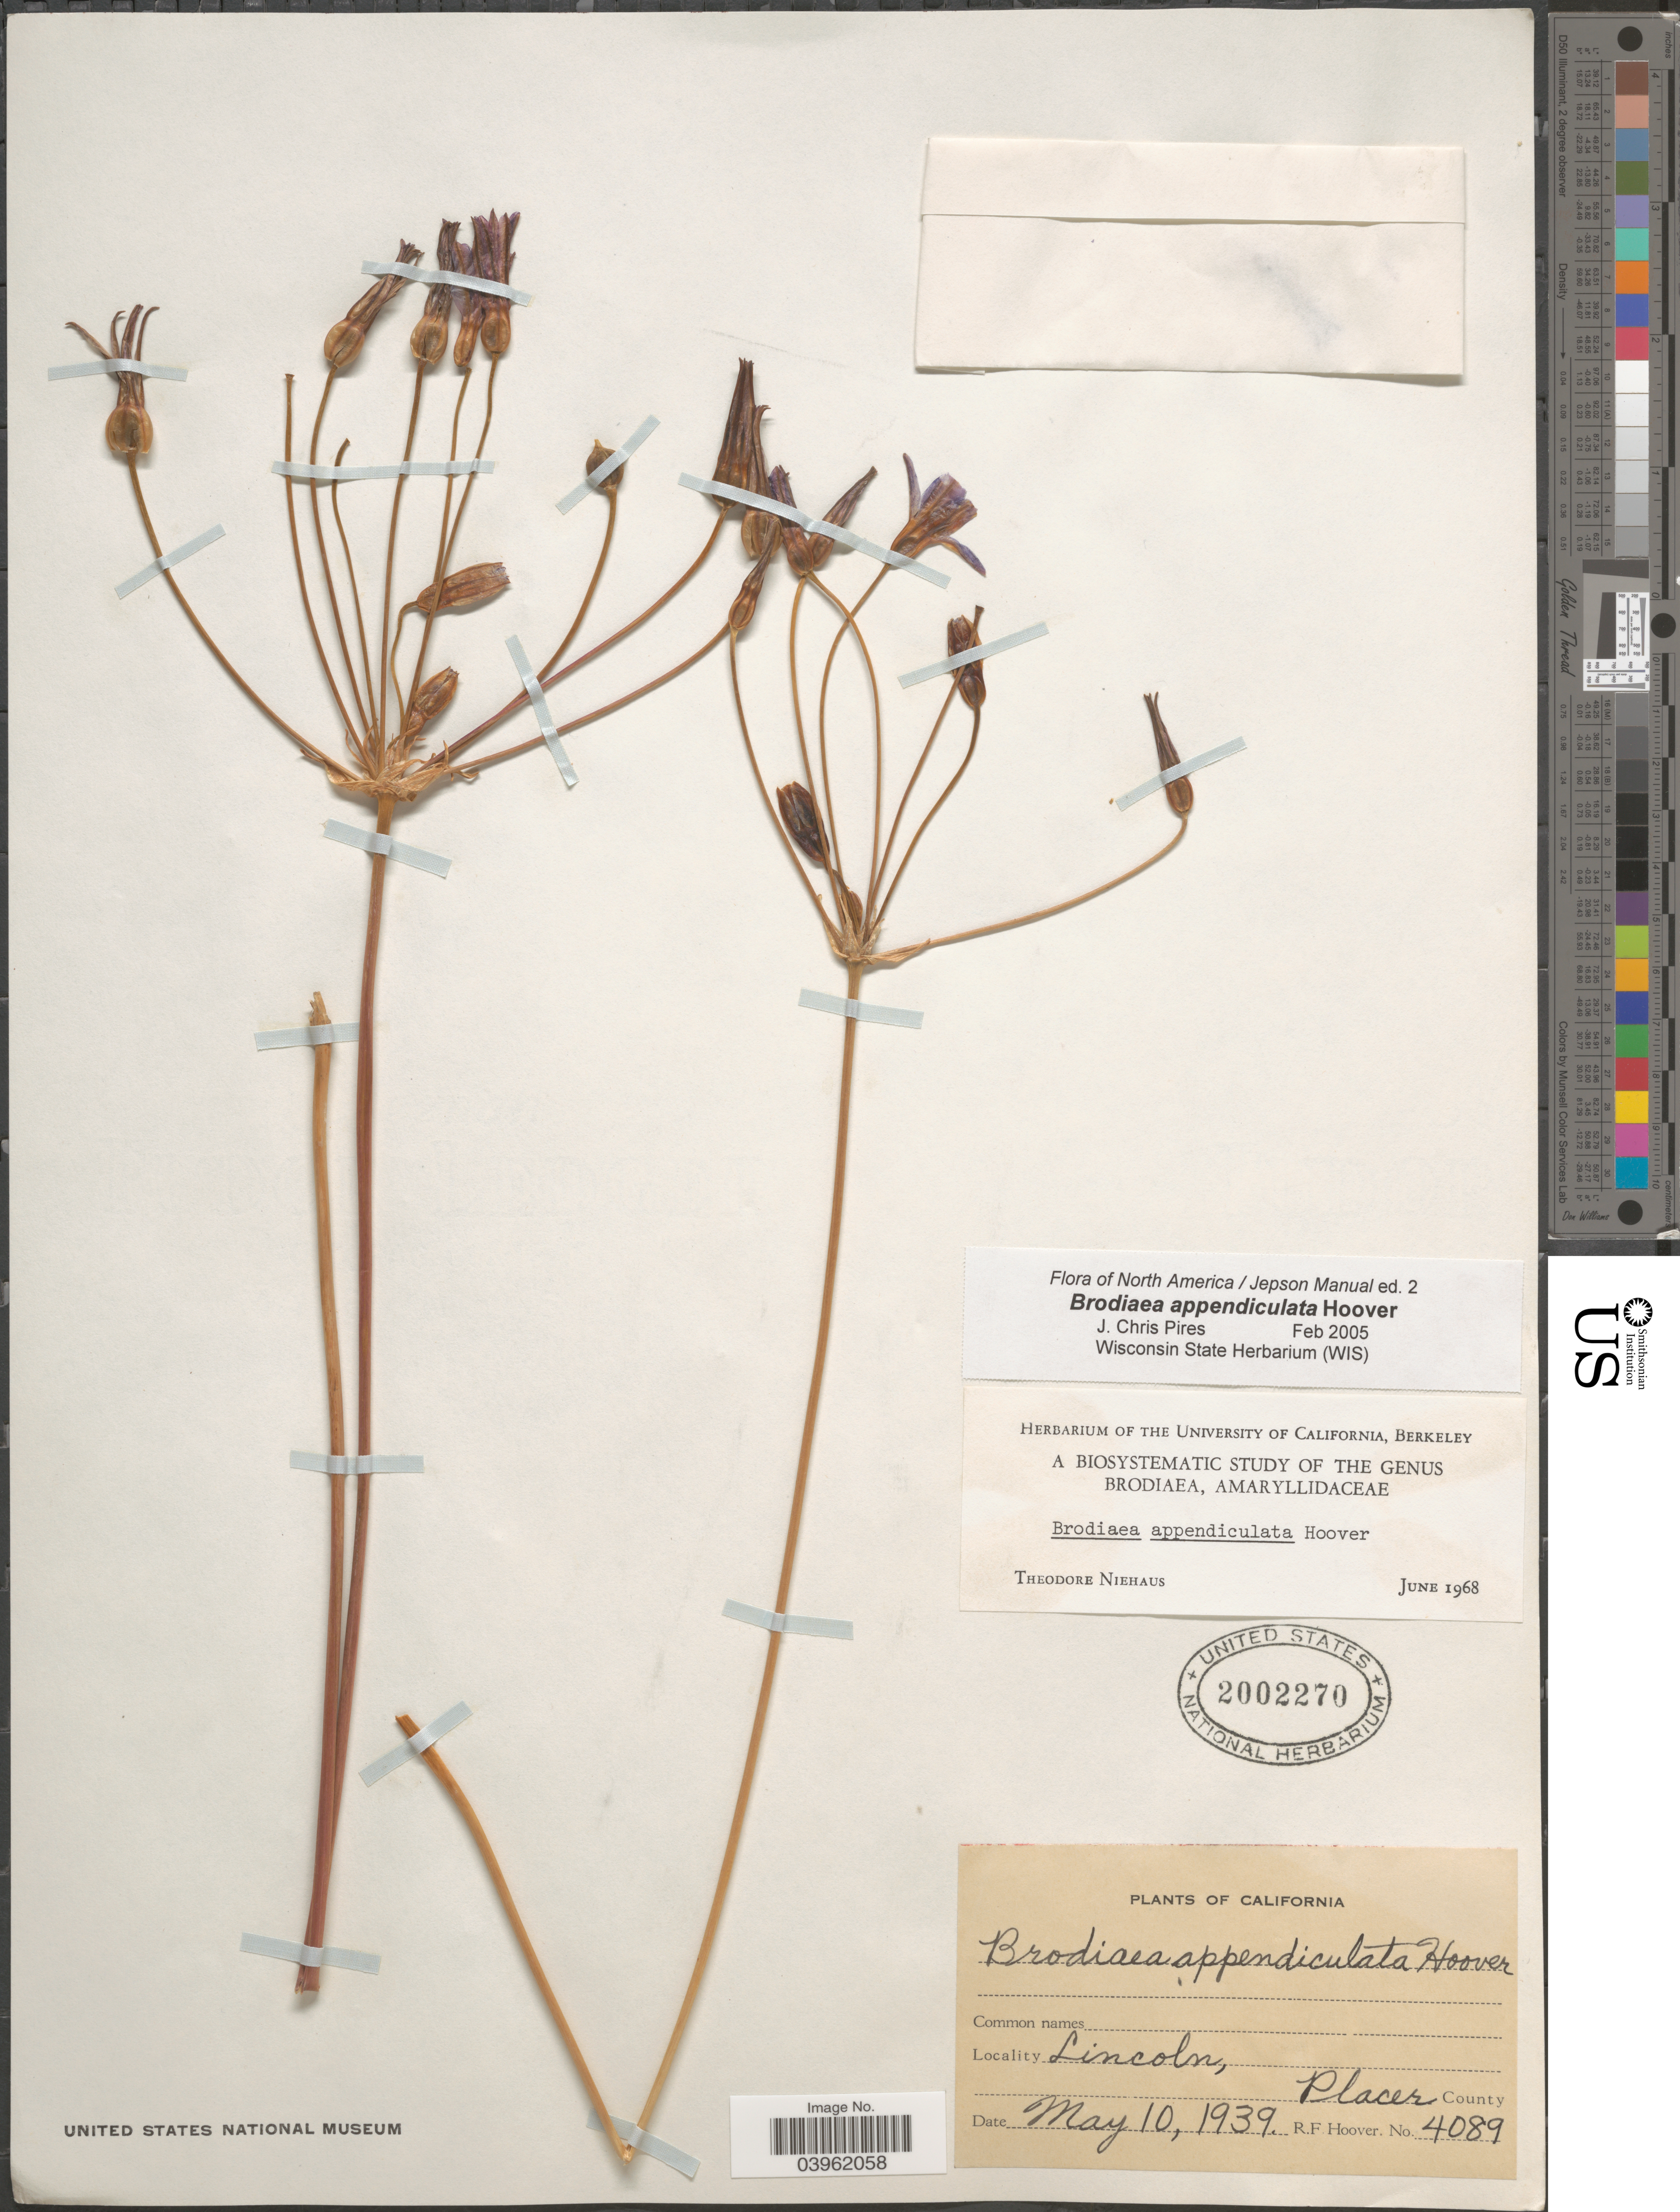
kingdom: Plantae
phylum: Tracheophyta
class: Liliopsida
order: Asparagales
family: Asparagaceae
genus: Brodiaea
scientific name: Brodiaea appendiculata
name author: Hoover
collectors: R. F. Hoover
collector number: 4089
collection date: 1939-05-10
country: United States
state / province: California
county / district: Placer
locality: Lincoln, Placer County.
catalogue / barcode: US 2002270